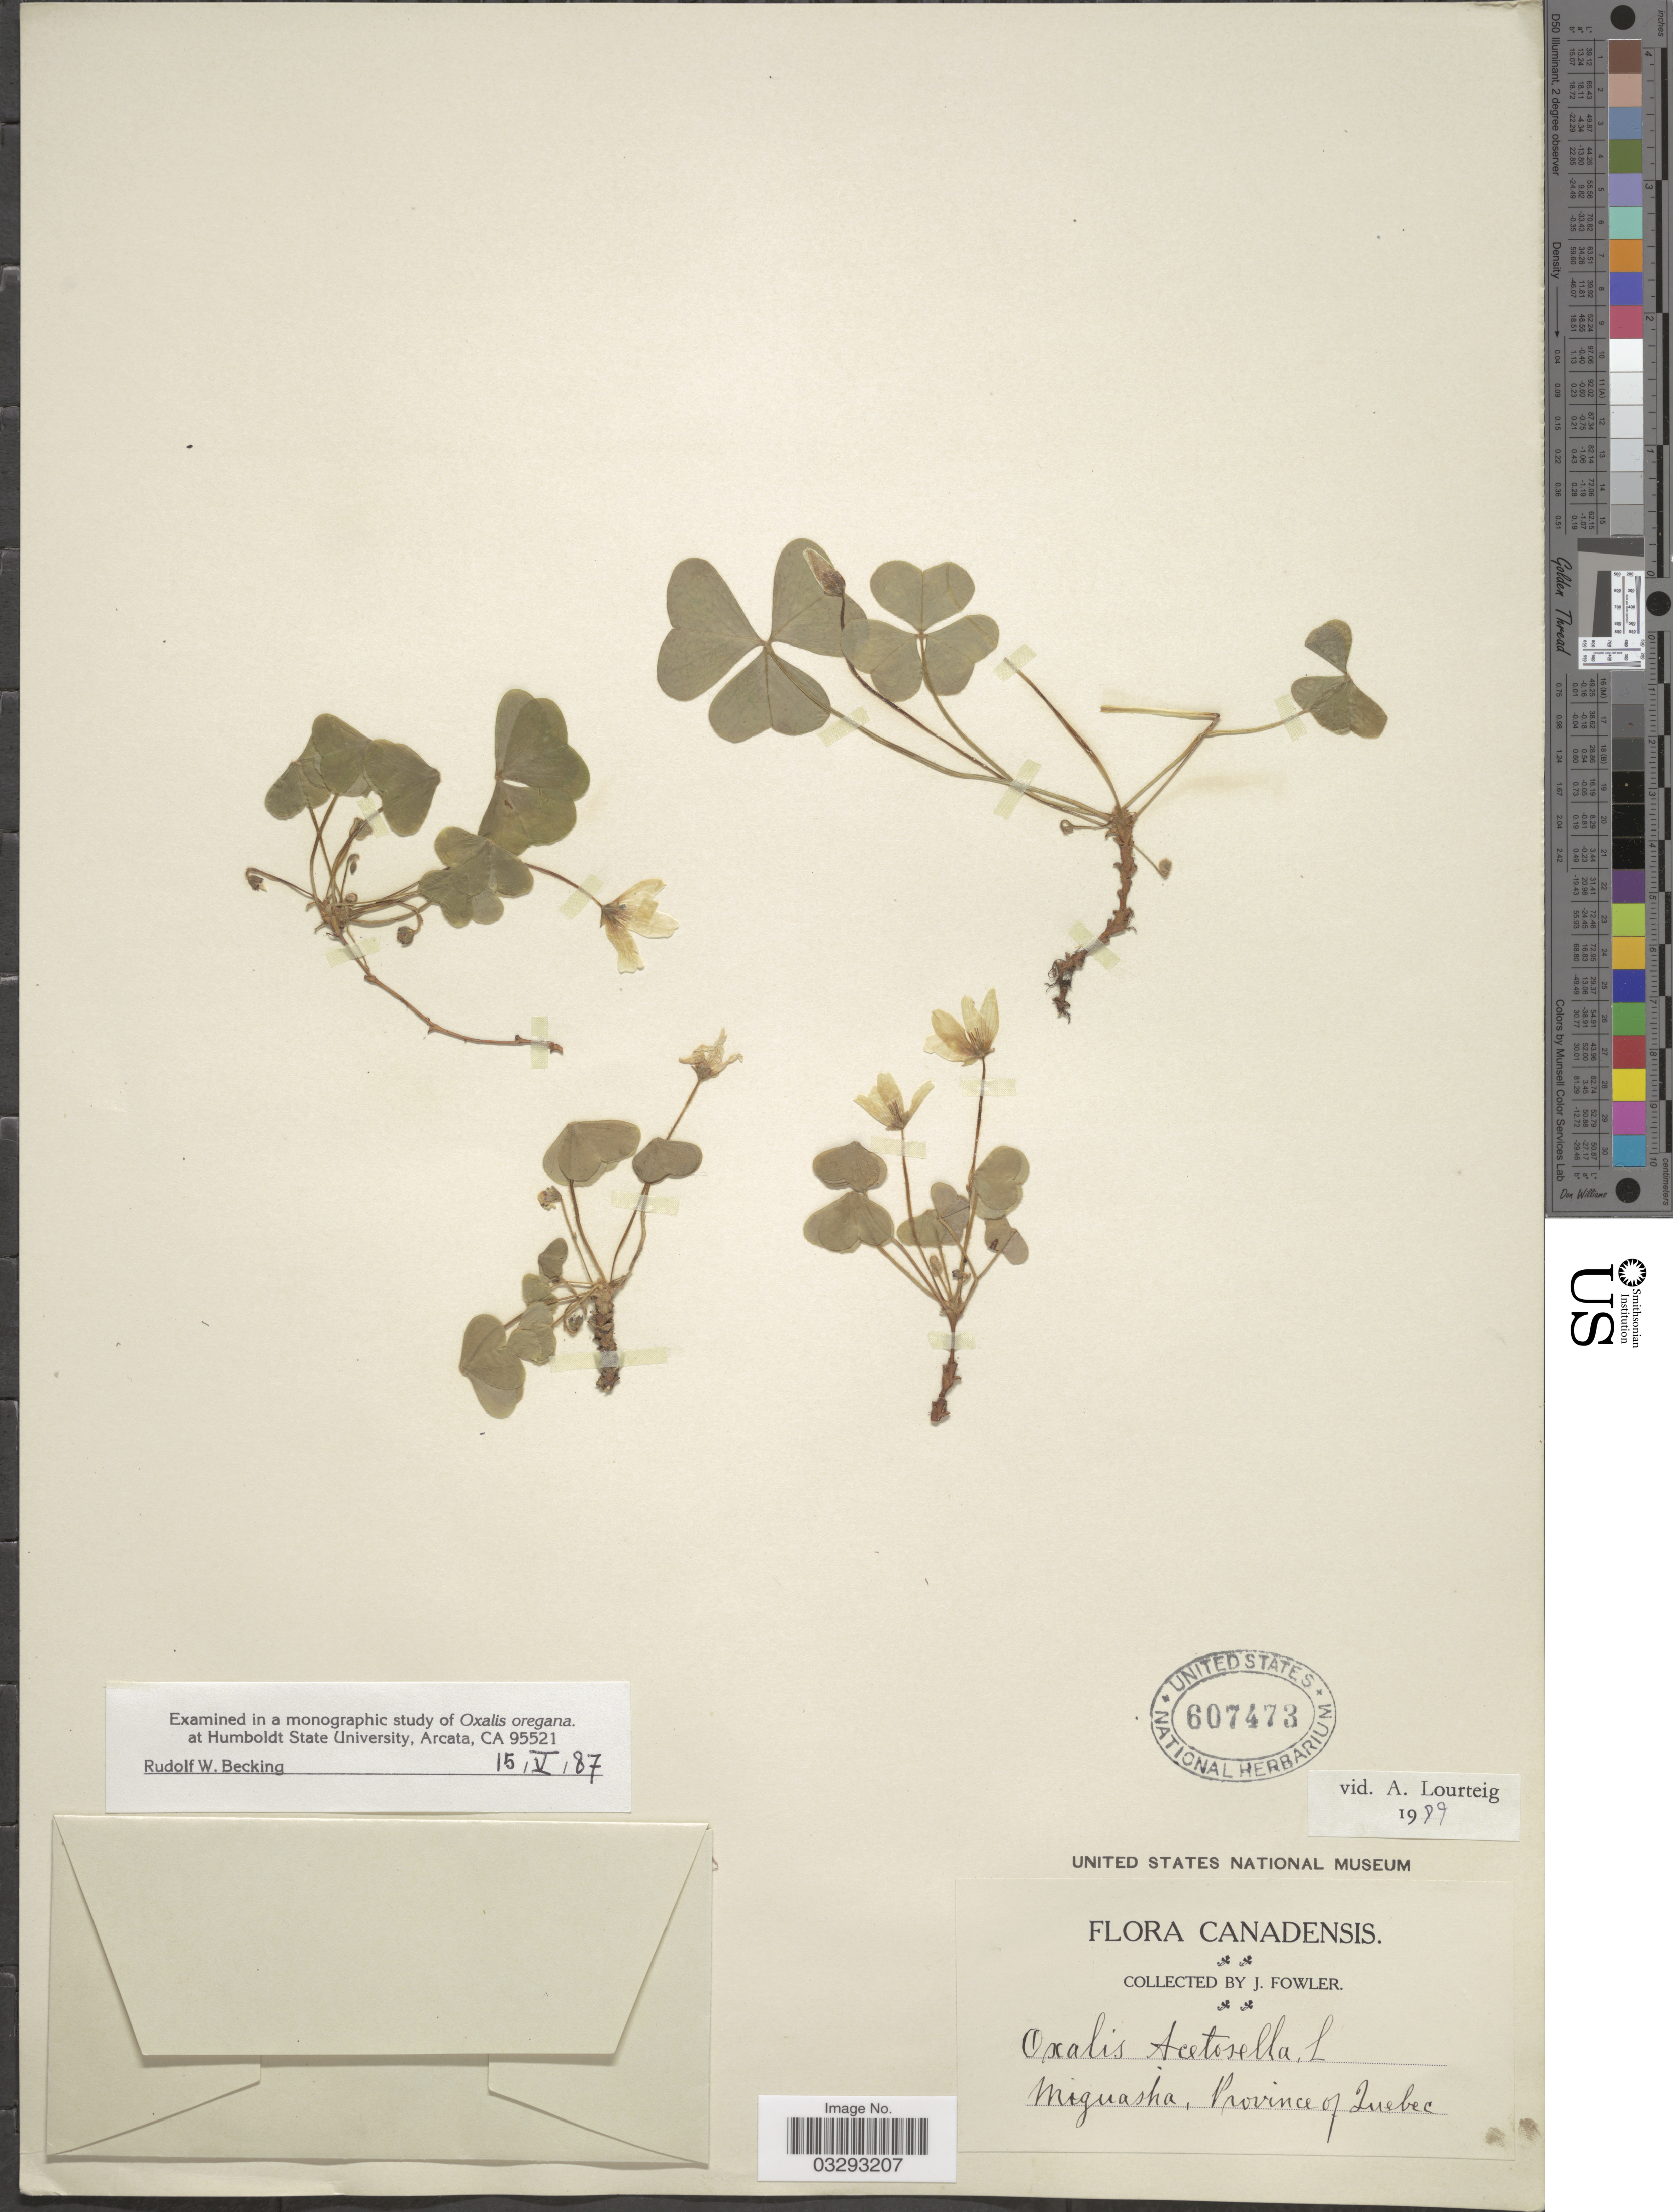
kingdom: Plantae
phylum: Tracheophyta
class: Magnoliopsida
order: Oxalidales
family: Oxalidaceae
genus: Oxalis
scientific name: Oxalis acetosella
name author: L.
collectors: J. Fowler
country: Canada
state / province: Quebec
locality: Miguasha, Province of Quebec.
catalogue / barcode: US 607473